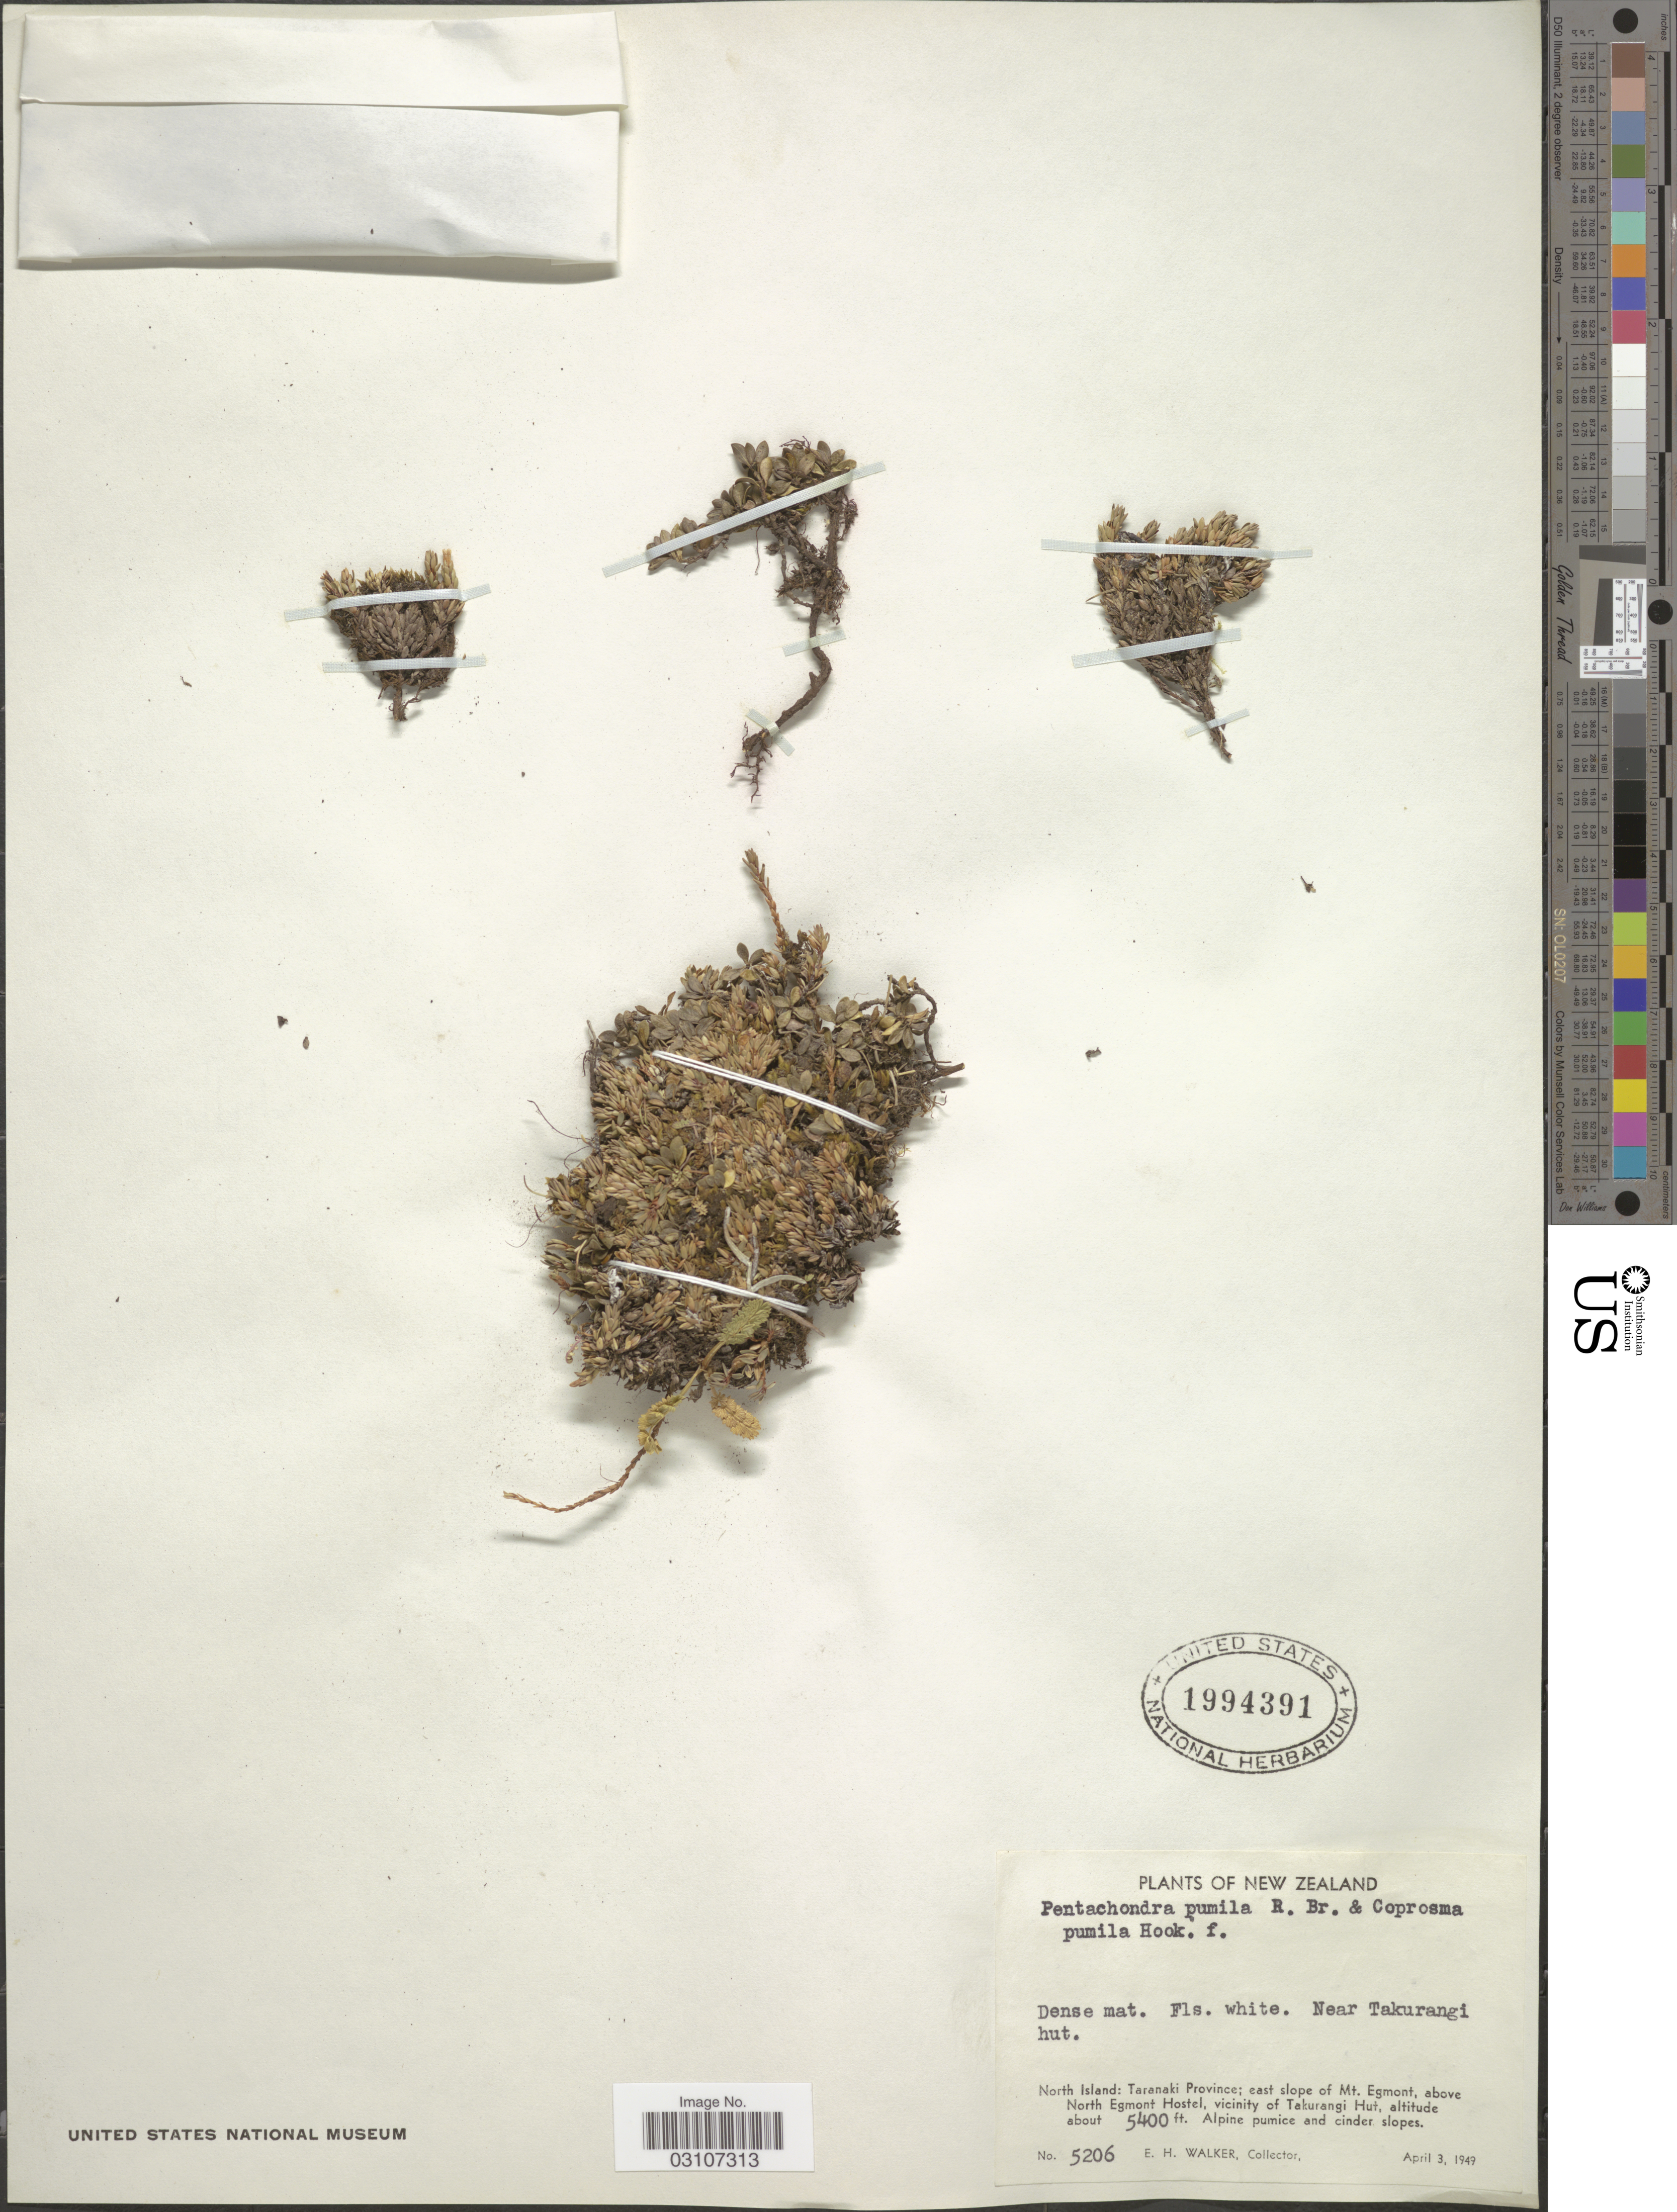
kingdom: Plantae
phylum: Tracheophyta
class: Magnoliopsida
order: Ericales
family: Ericaceae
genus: Pentachondra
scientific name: Pentachondra pumila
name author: (J.R. Forst. & G. Forst.) R. Br.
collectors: E. H. Walker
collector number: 5206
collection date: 1949-04-03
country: New Zealand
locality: Near Takurangi hut. North Island: Taranaki Province; east slope of Mt. Egmont, above North Egmont Hostel, vicinity of Takurangi Hut.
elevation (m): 1646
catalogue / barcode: US 1994391